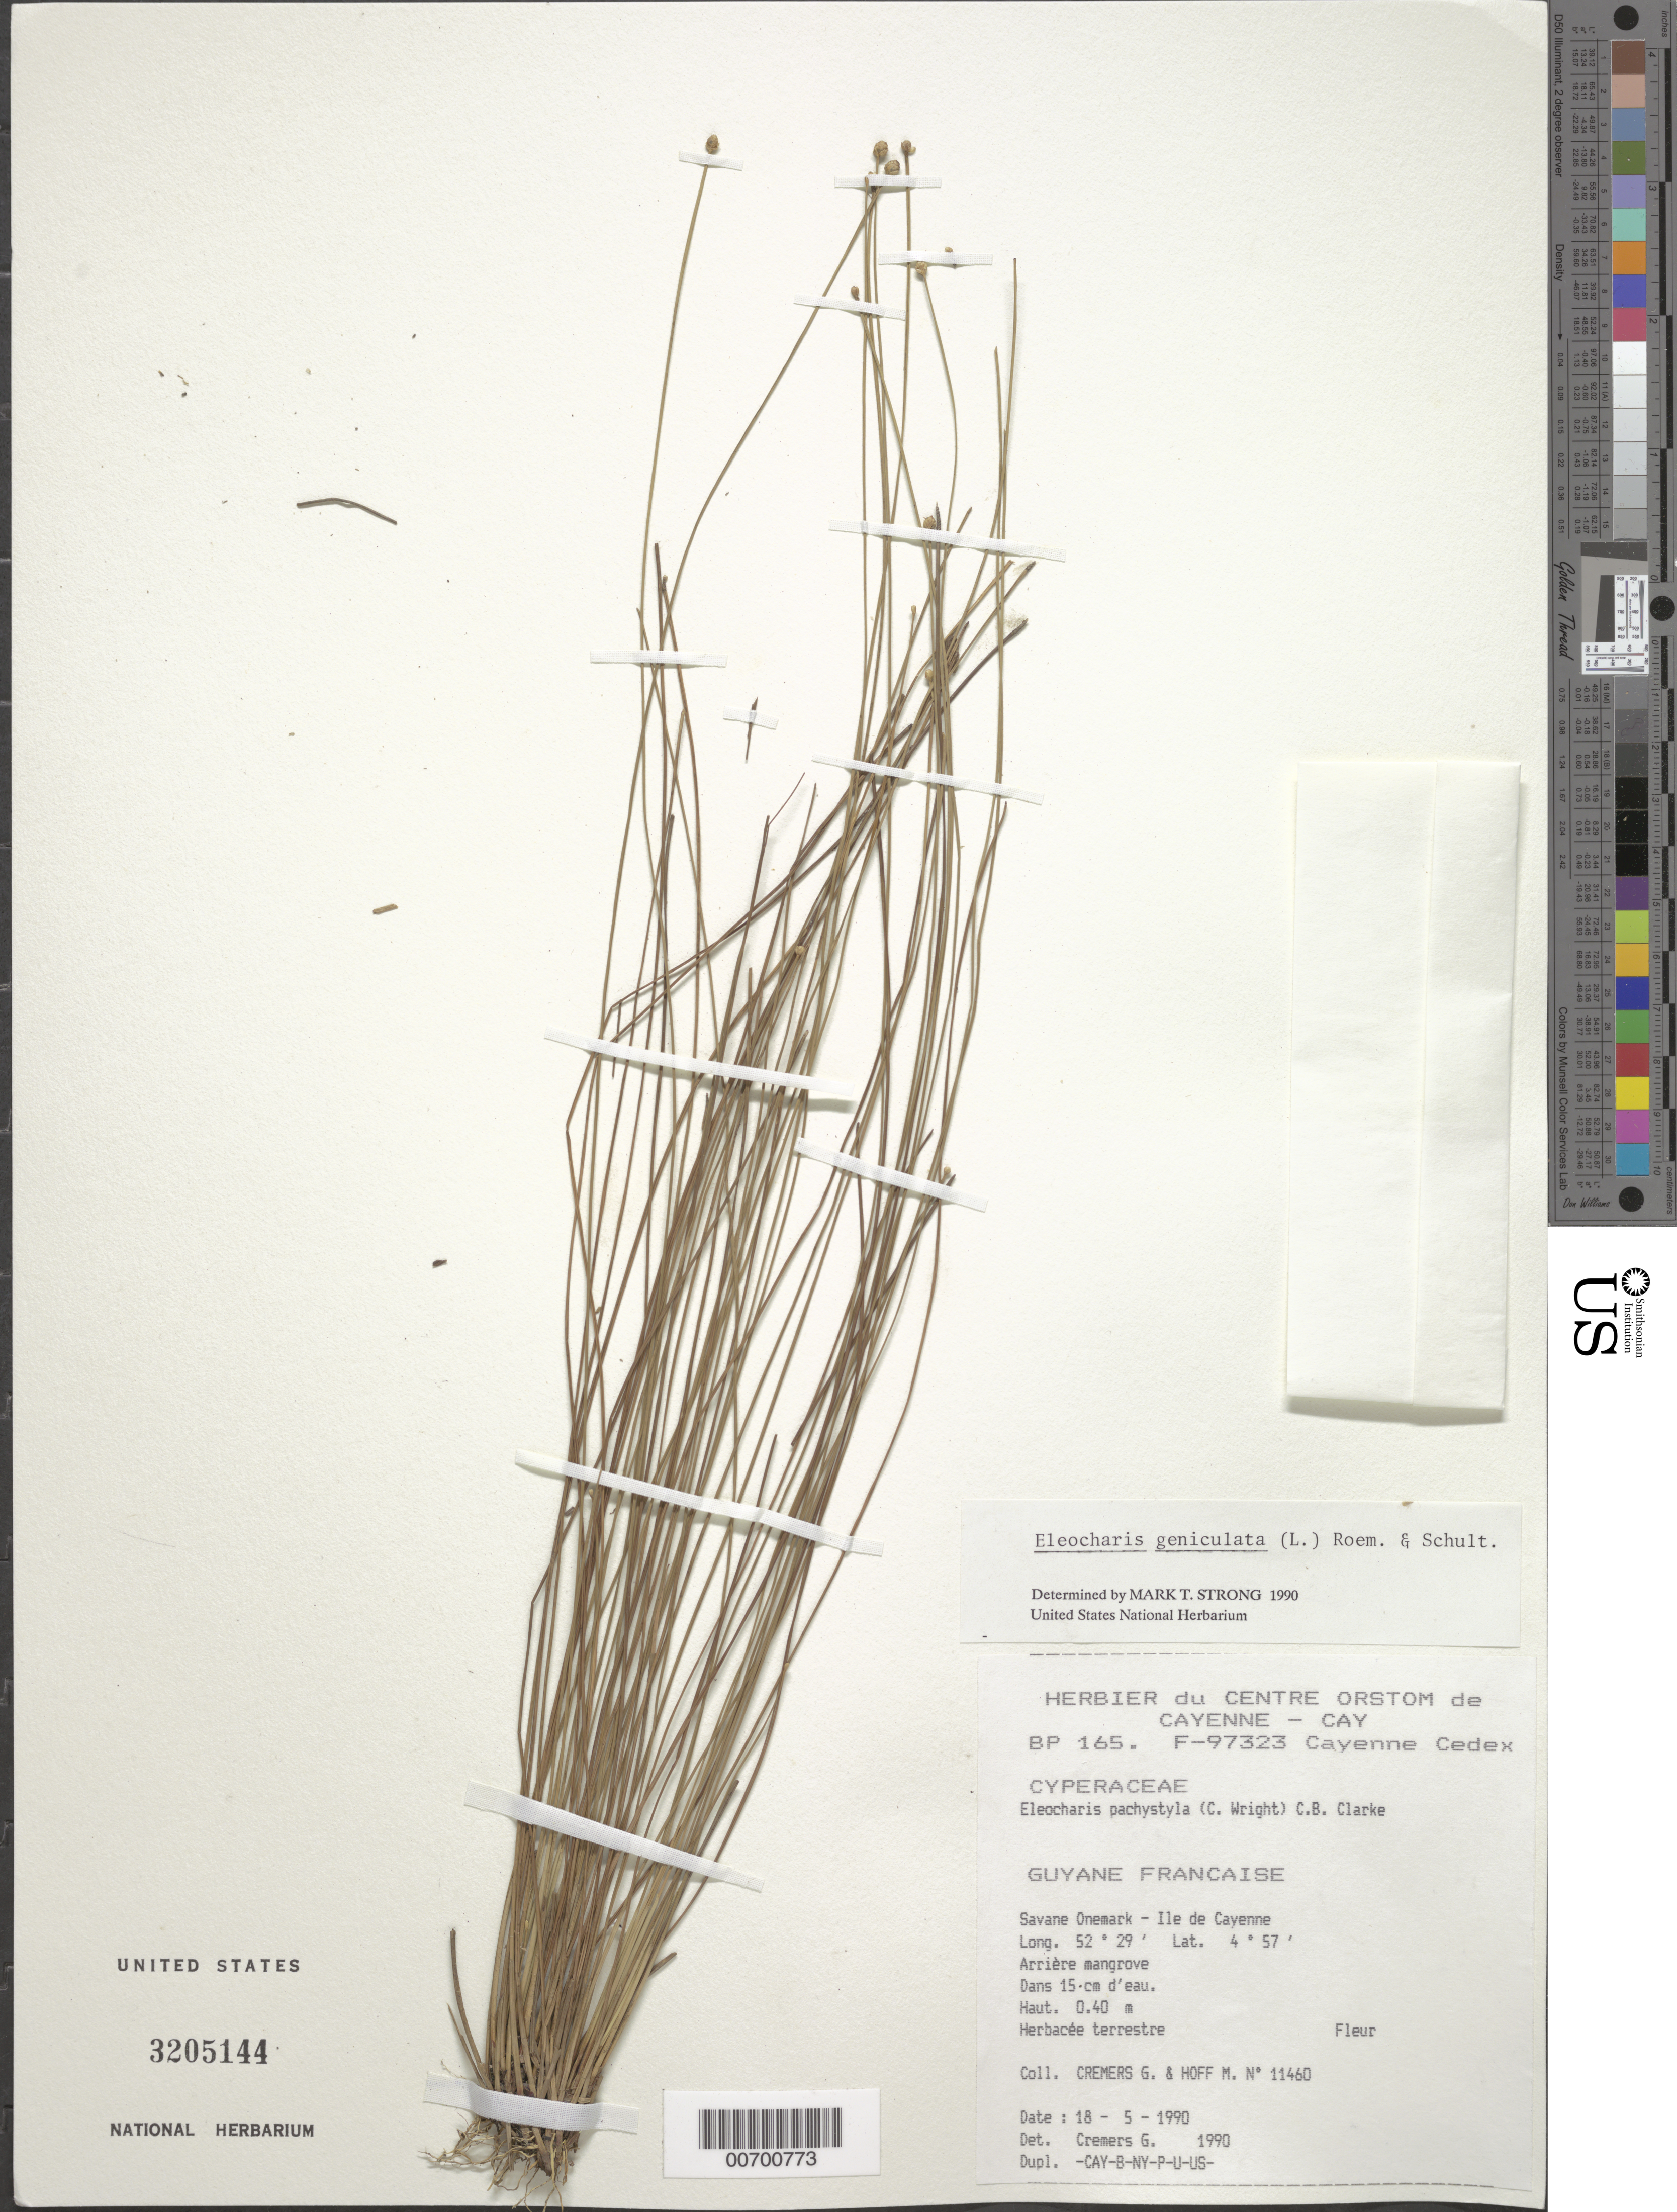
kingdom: Plantae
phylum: Tracheophyta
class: Liliopsida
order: Poales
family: Cyperaceae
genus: Eleocharis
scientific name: Eleocharis geniculata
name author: (L.) Roem. & Schult.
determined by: Strong, M. T., (US), Smithsonian Institution - National Museum of Natural History (UNITED STATES)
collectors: G. Cremers & M. Hoff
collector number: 11460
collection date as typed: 18-May-90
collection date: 1990-05-18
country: French Guiana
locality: Savane Onemark, Ile de Cayenne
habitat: Arriere mangrove dans 15 cm d'eau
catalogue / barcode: US 3205144